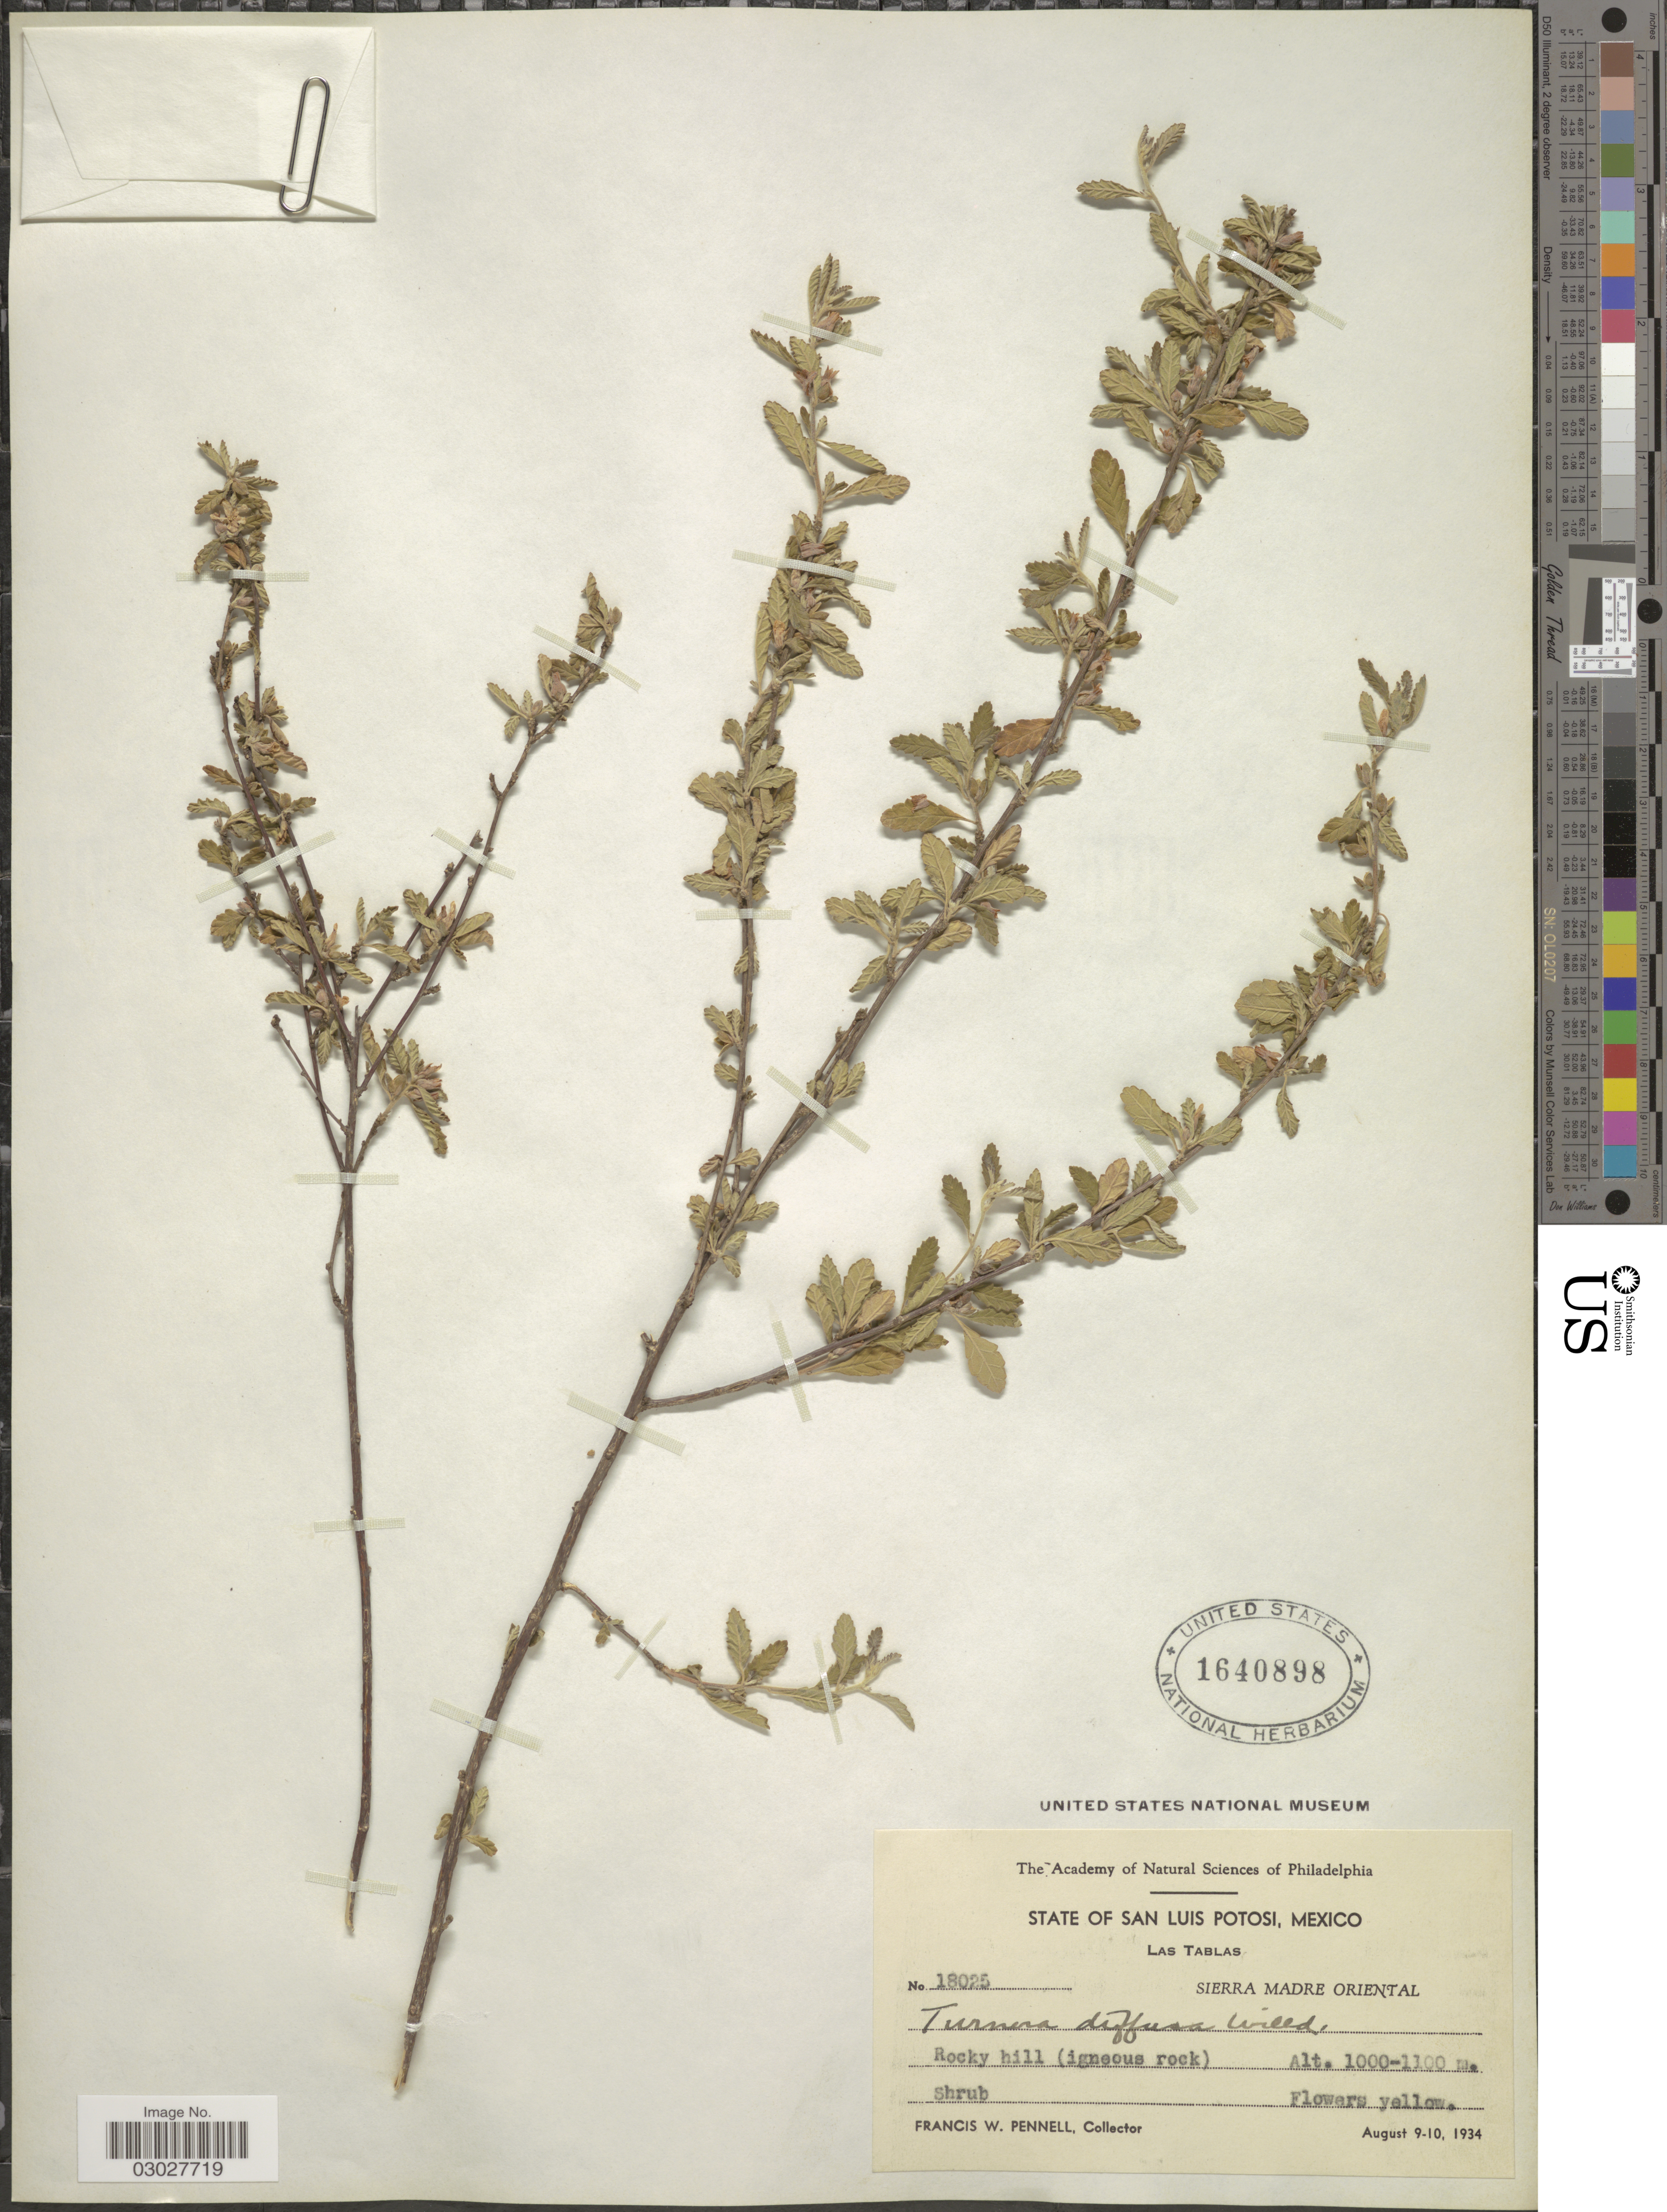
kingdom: Plantae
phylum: Tracheophyta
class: Magnoliopsida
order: Malpighiales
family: Turneraceae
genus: Turnera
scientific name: Turnera diffusa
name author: Willd. ex Schult.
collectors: F. W. Pennell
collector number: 18025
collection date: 1934-08-09/1934-08-10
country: Mexico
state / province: San Luis Potosí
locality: Las Tablas. Sierra Madre Oriental.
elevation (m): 1000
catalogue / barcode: US 1640898